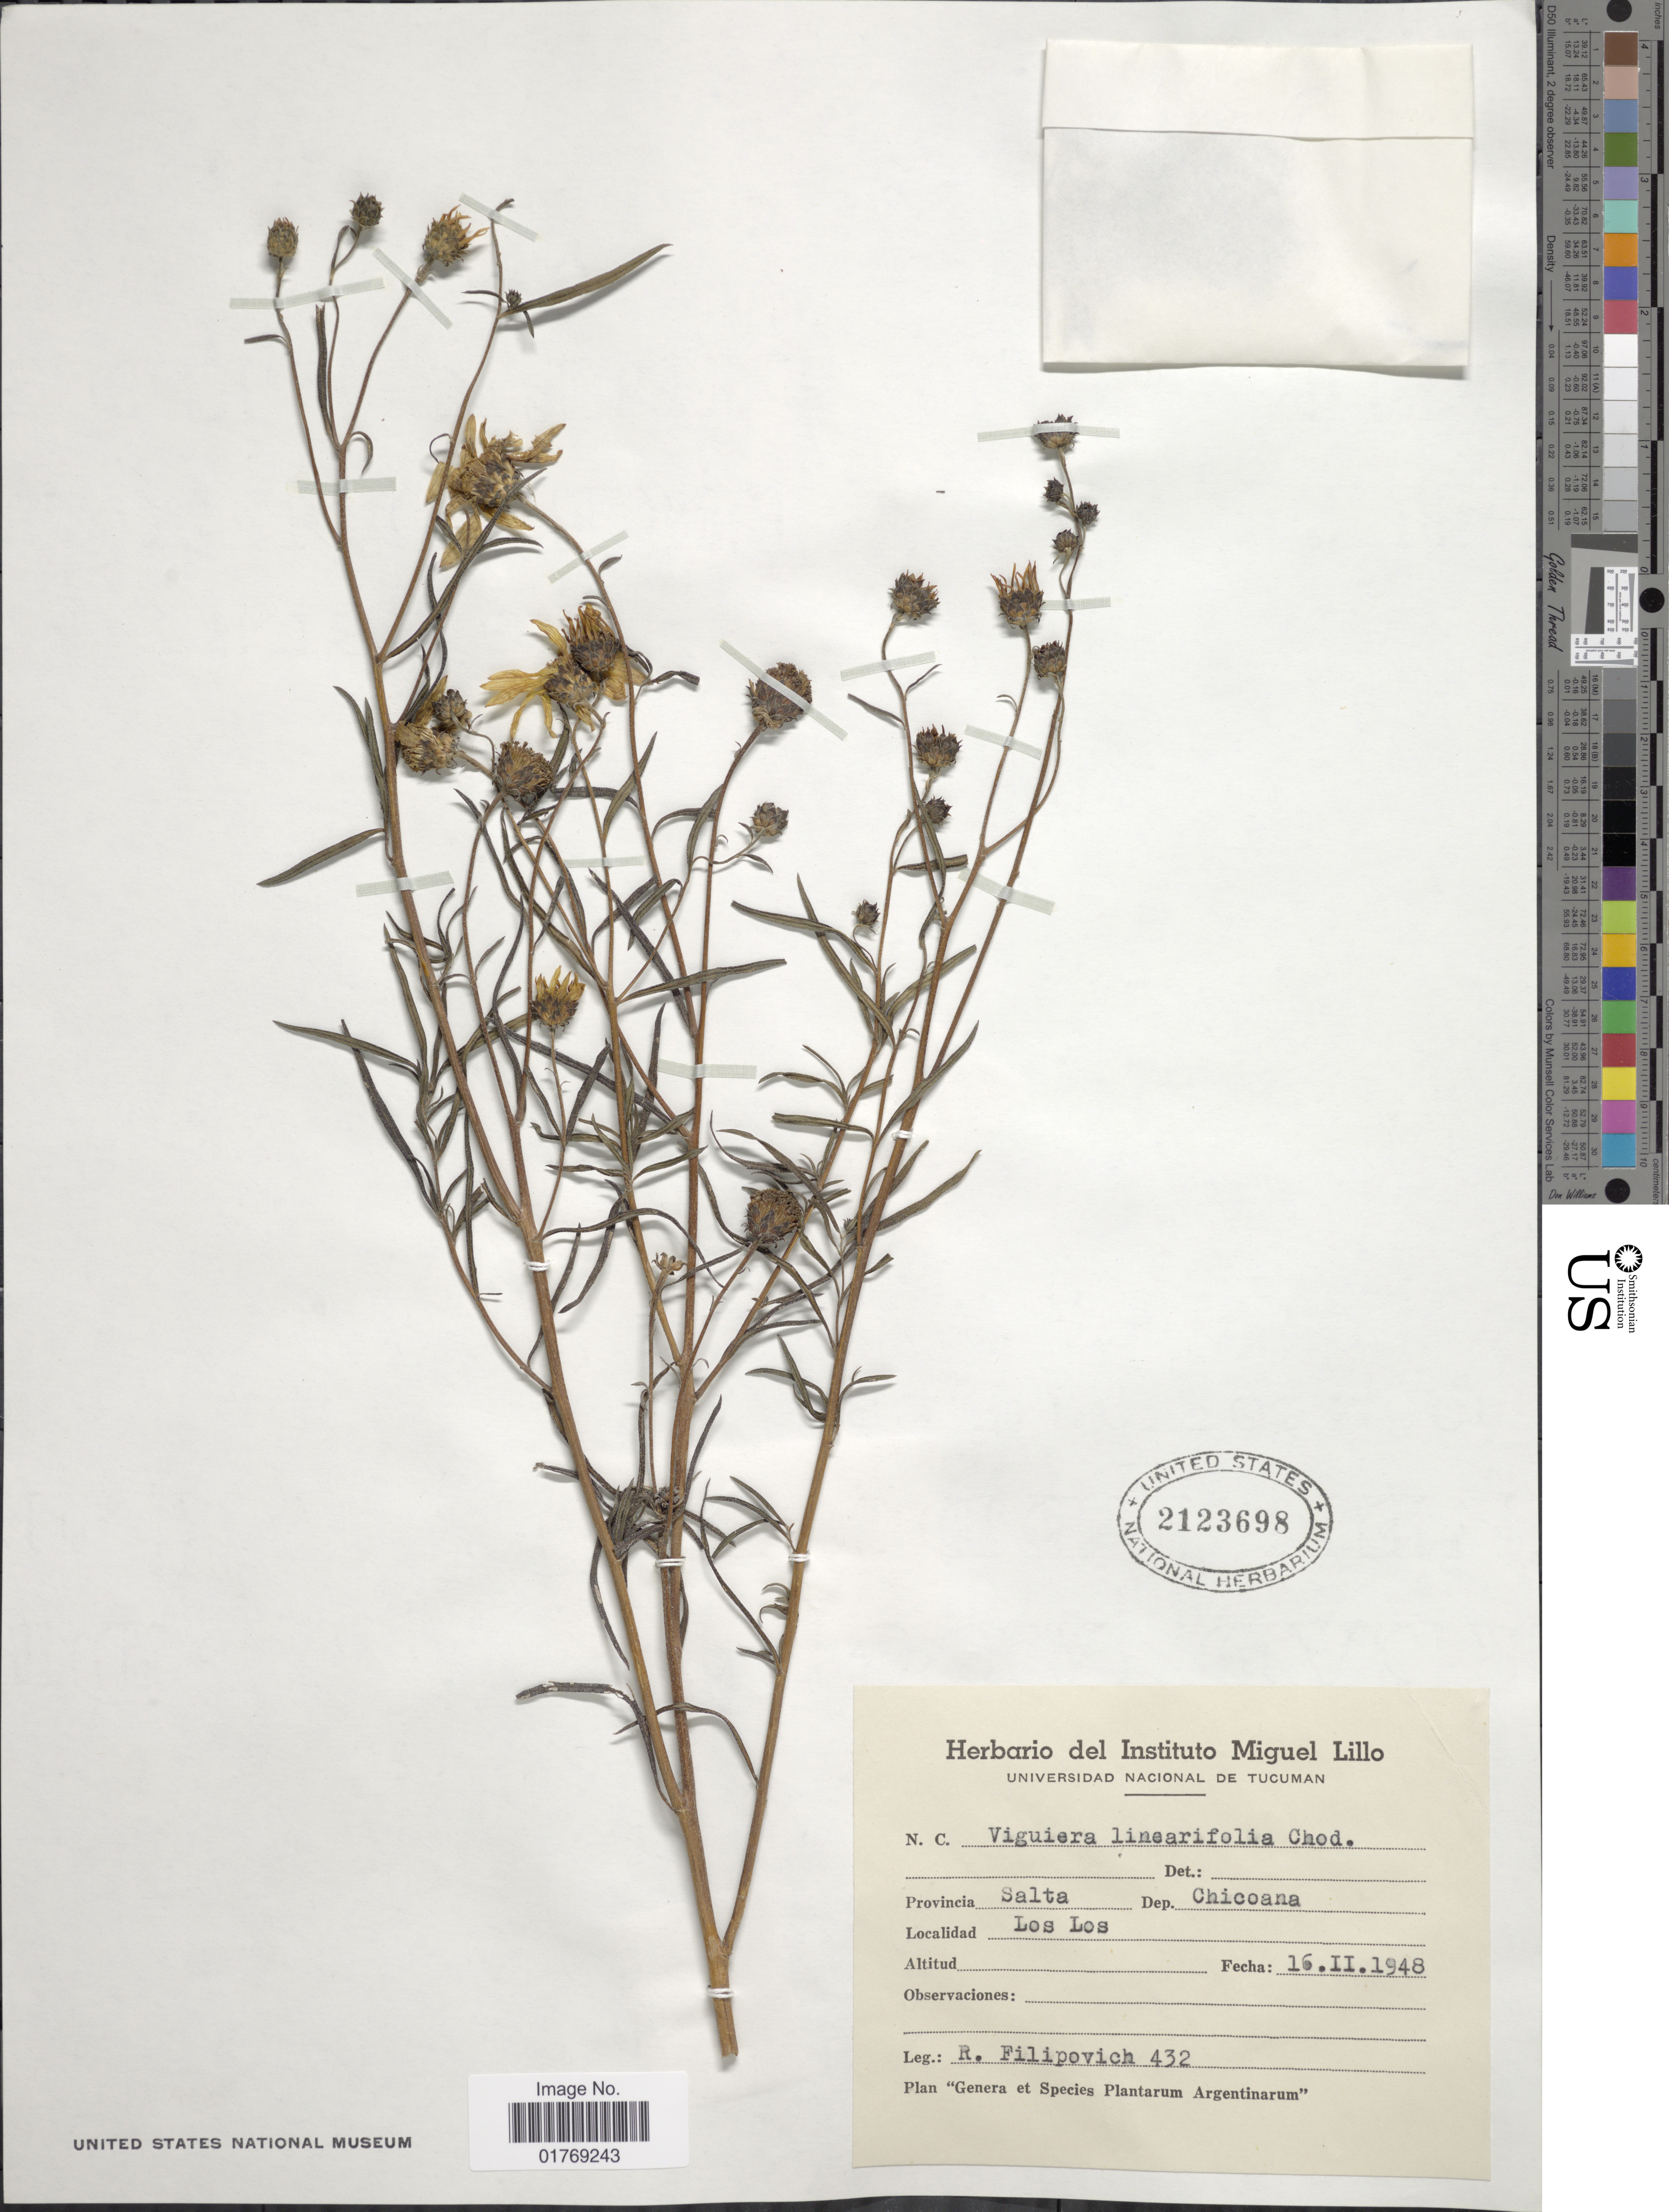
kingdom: Plantae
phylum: Tracheophyta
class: Magnoliopsida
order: Asterales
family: Asteraceae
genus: Viguiera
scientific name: Viguiera sp.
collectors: R. Filipovich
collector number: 432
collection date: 1948-02-16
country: Argentina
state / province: Salta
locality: Provincia Salta. Dep. Chicoana. Los Los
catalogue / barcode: US 2123698